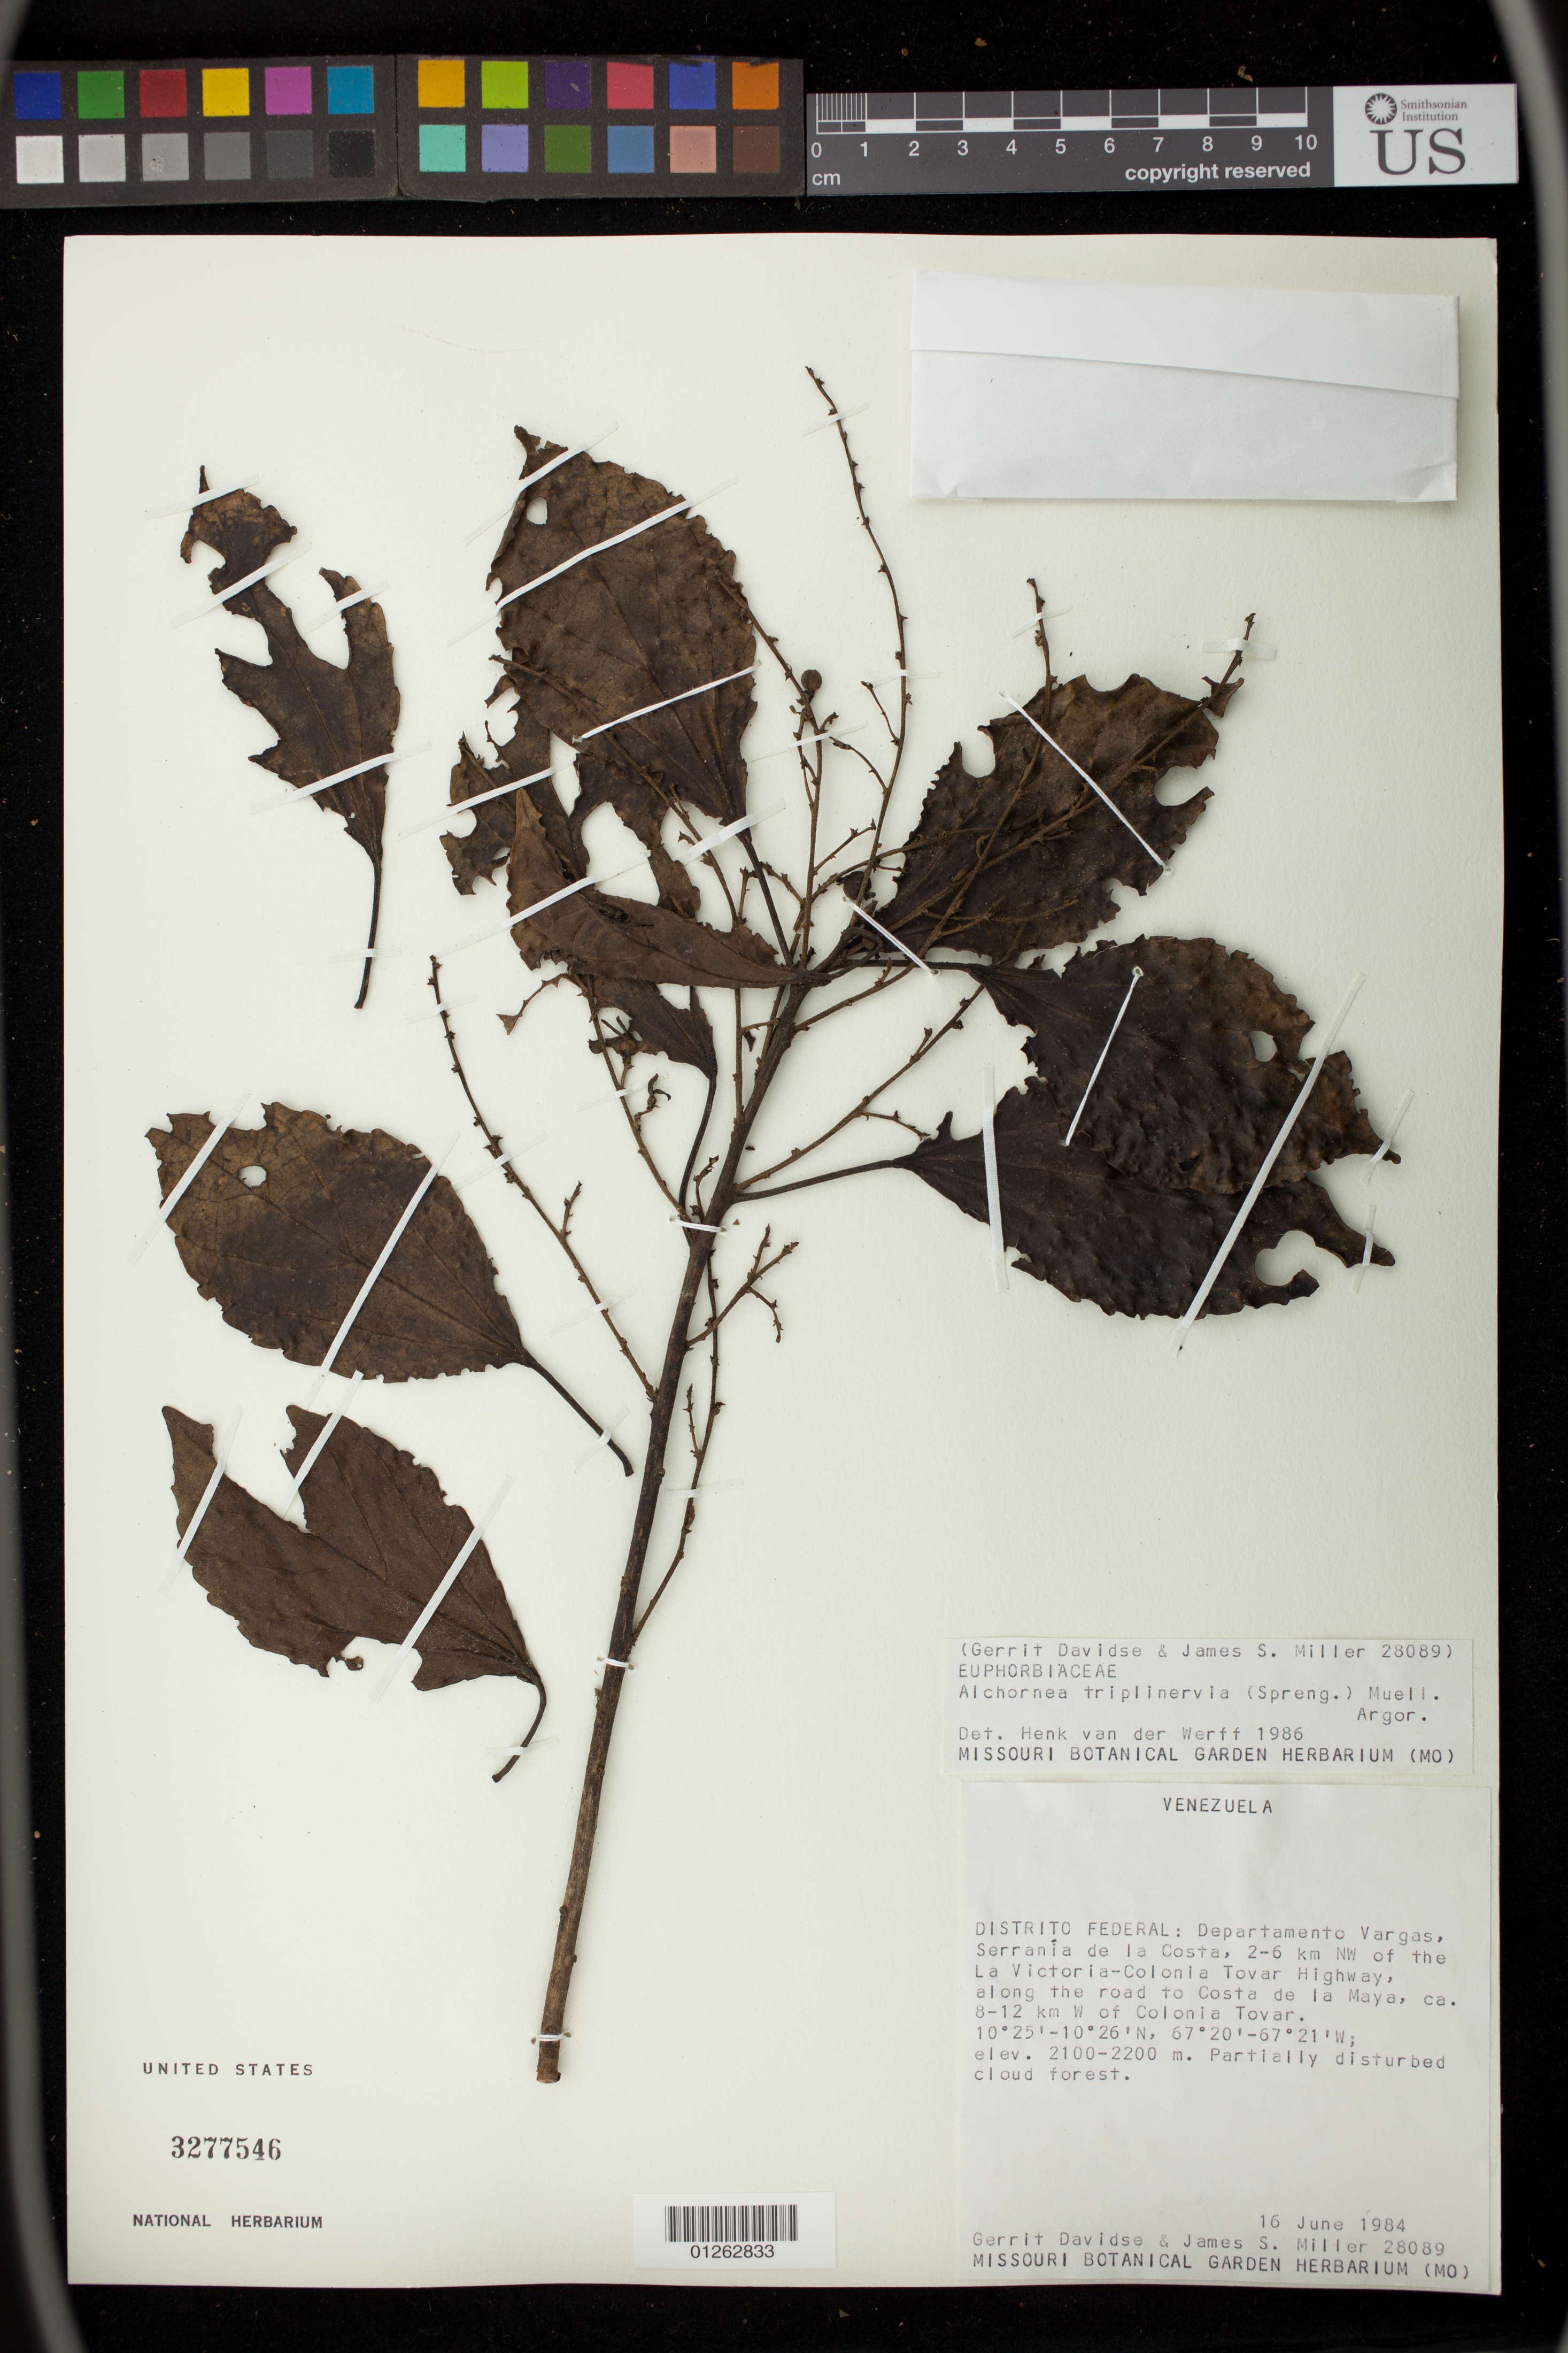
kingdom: Plantae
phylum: Tracheophyta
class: Magnoliopsida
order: Malpighiales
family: Euphorbiaceae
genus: Alchornea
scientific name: Alchornea triplinervia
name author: (Spreng.) Müll. Arg.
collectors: G. Davidse & J. S. Miller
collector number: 28089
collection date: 1984-06-16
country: Venezuela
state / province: Distrito Federal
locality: Departmento Vargas, Serrania de la Costa, 2-6 km NW of the La Victoria-Colonia Tovar Highway, along the road to Costa de la Maya, ca. 8-12 km W of Colonia Tovar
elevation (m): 2100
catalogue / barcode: US 3277546